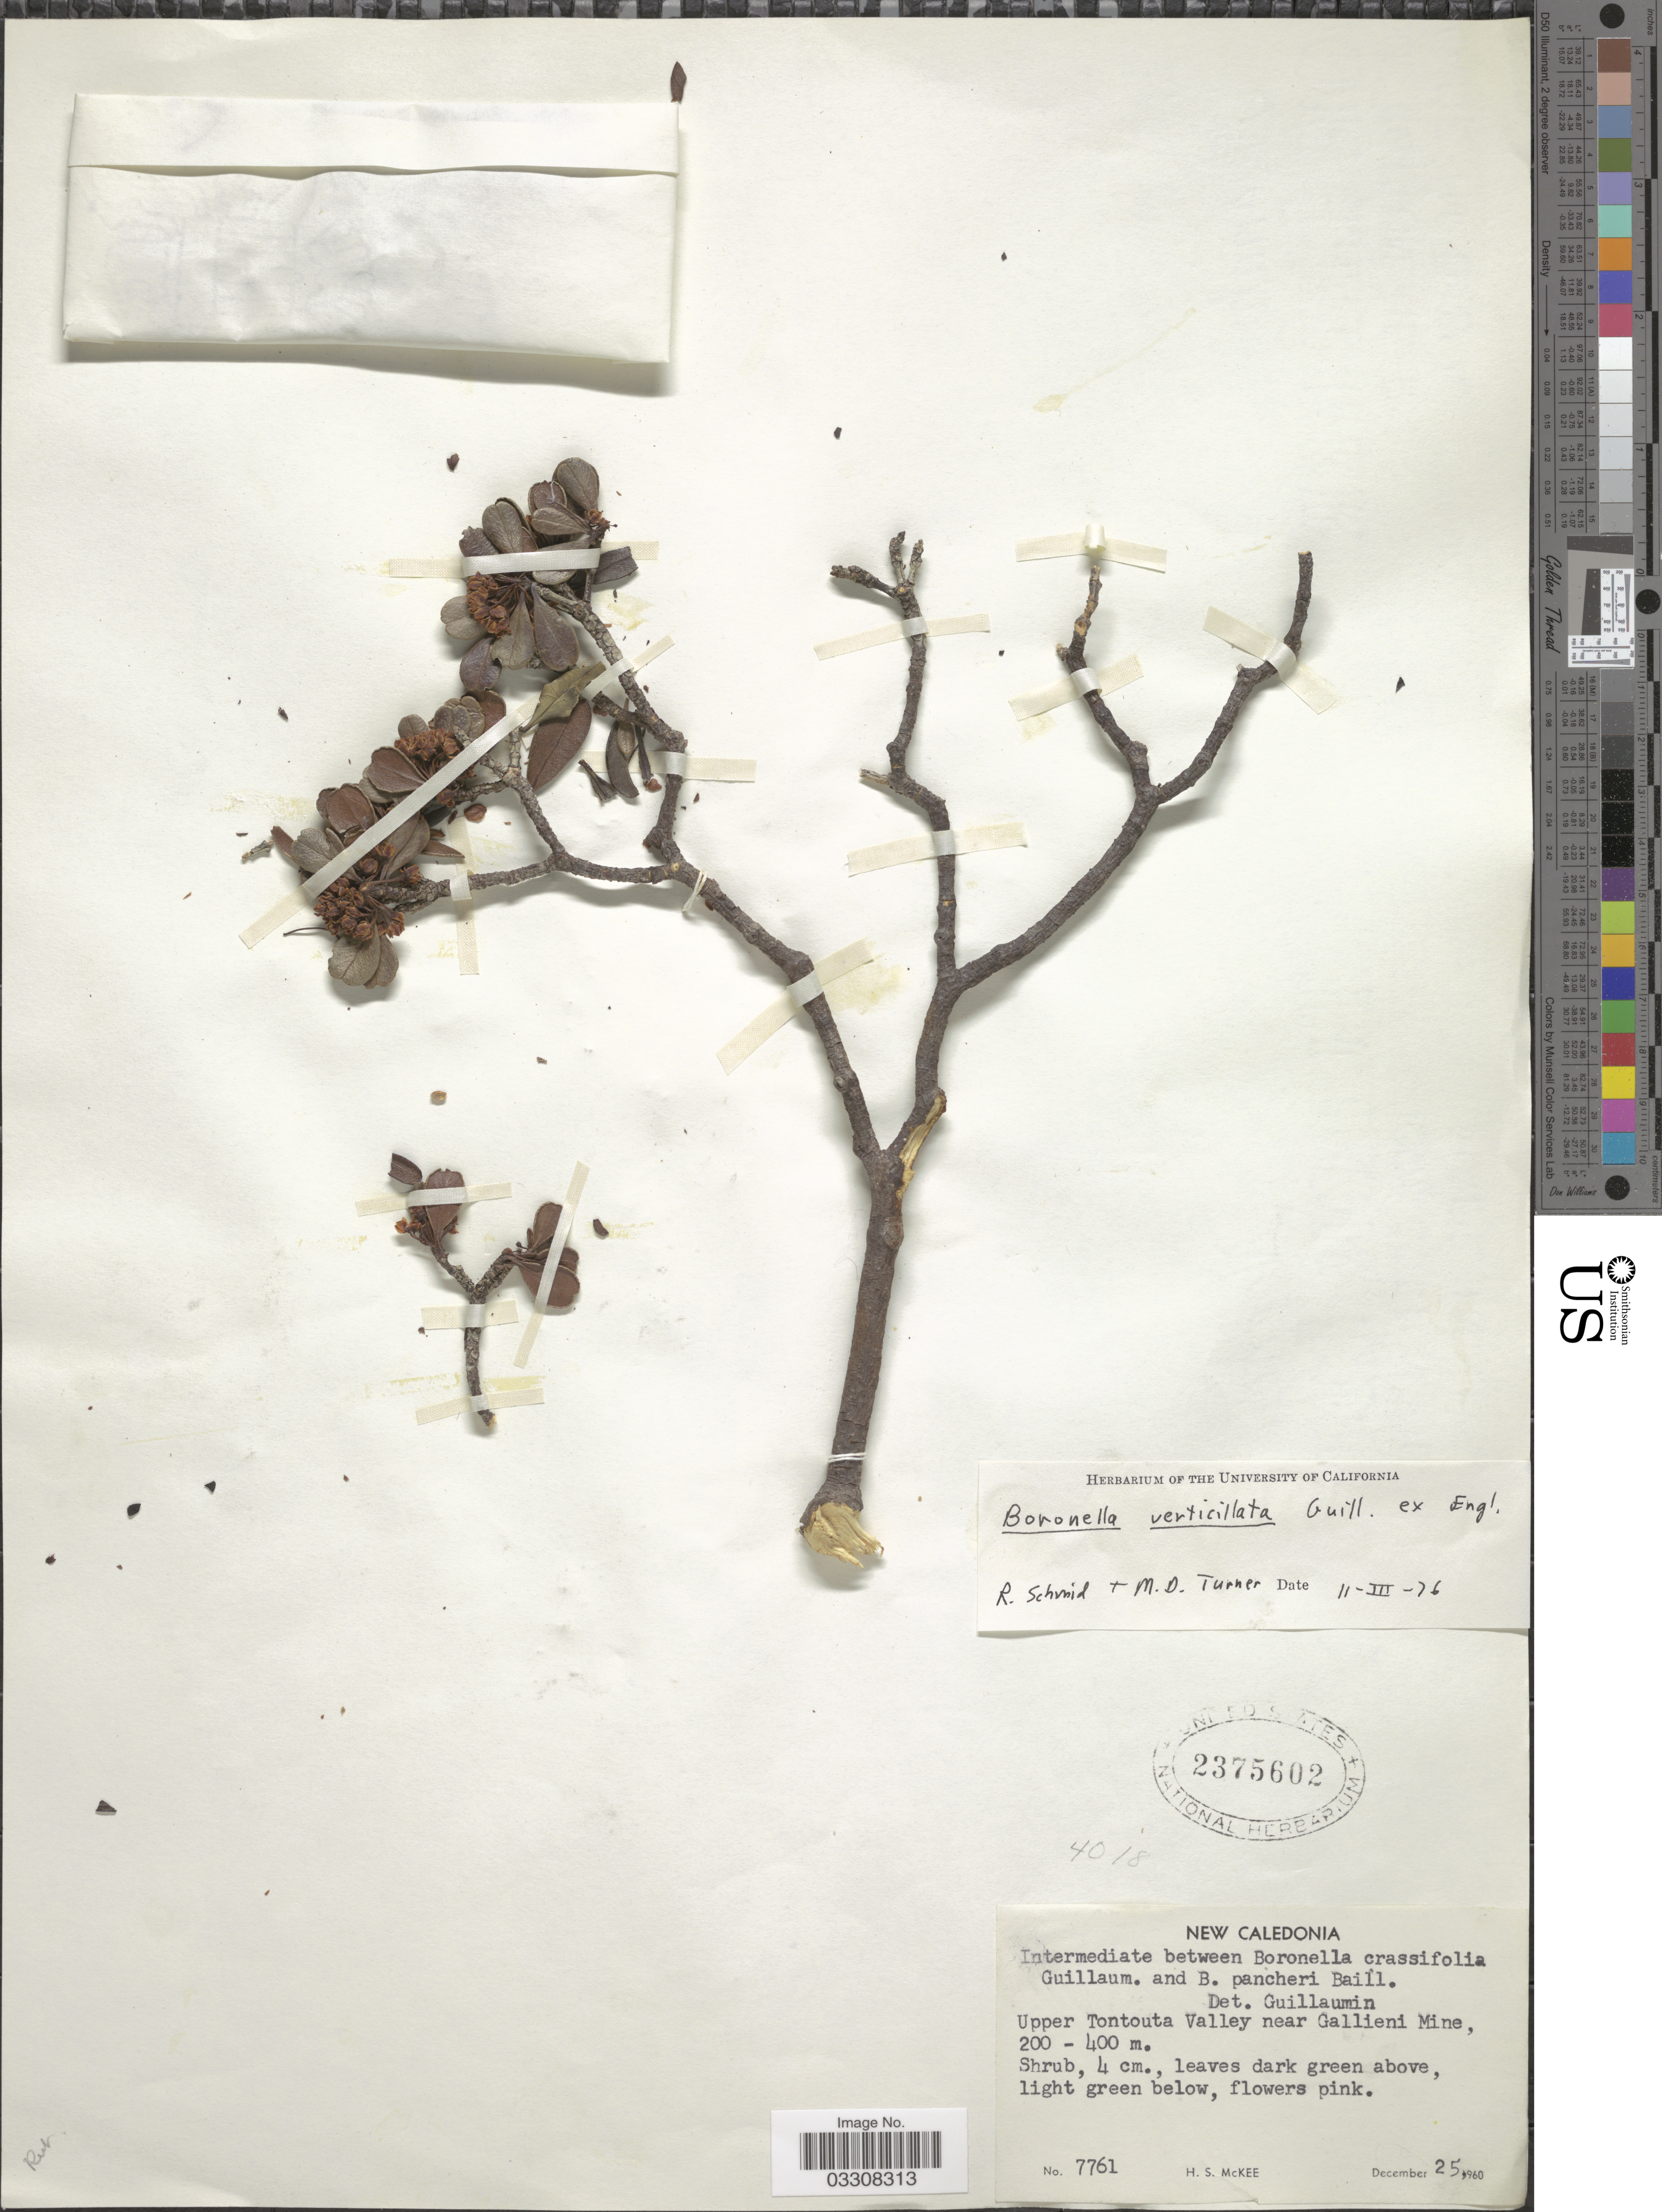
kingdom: Plantae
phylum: Tracheophyta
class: Magnoliopsida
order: Sapindales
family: Rutaceae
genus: Boronia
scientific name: Boronia parviflora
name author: Sm.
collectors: H. S. McKee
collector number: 7761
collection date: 1960-12-25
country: New Caledonia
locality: Upper Tontouta Valley near Gallieni Mine.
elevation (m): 200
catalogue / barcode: US 2375602